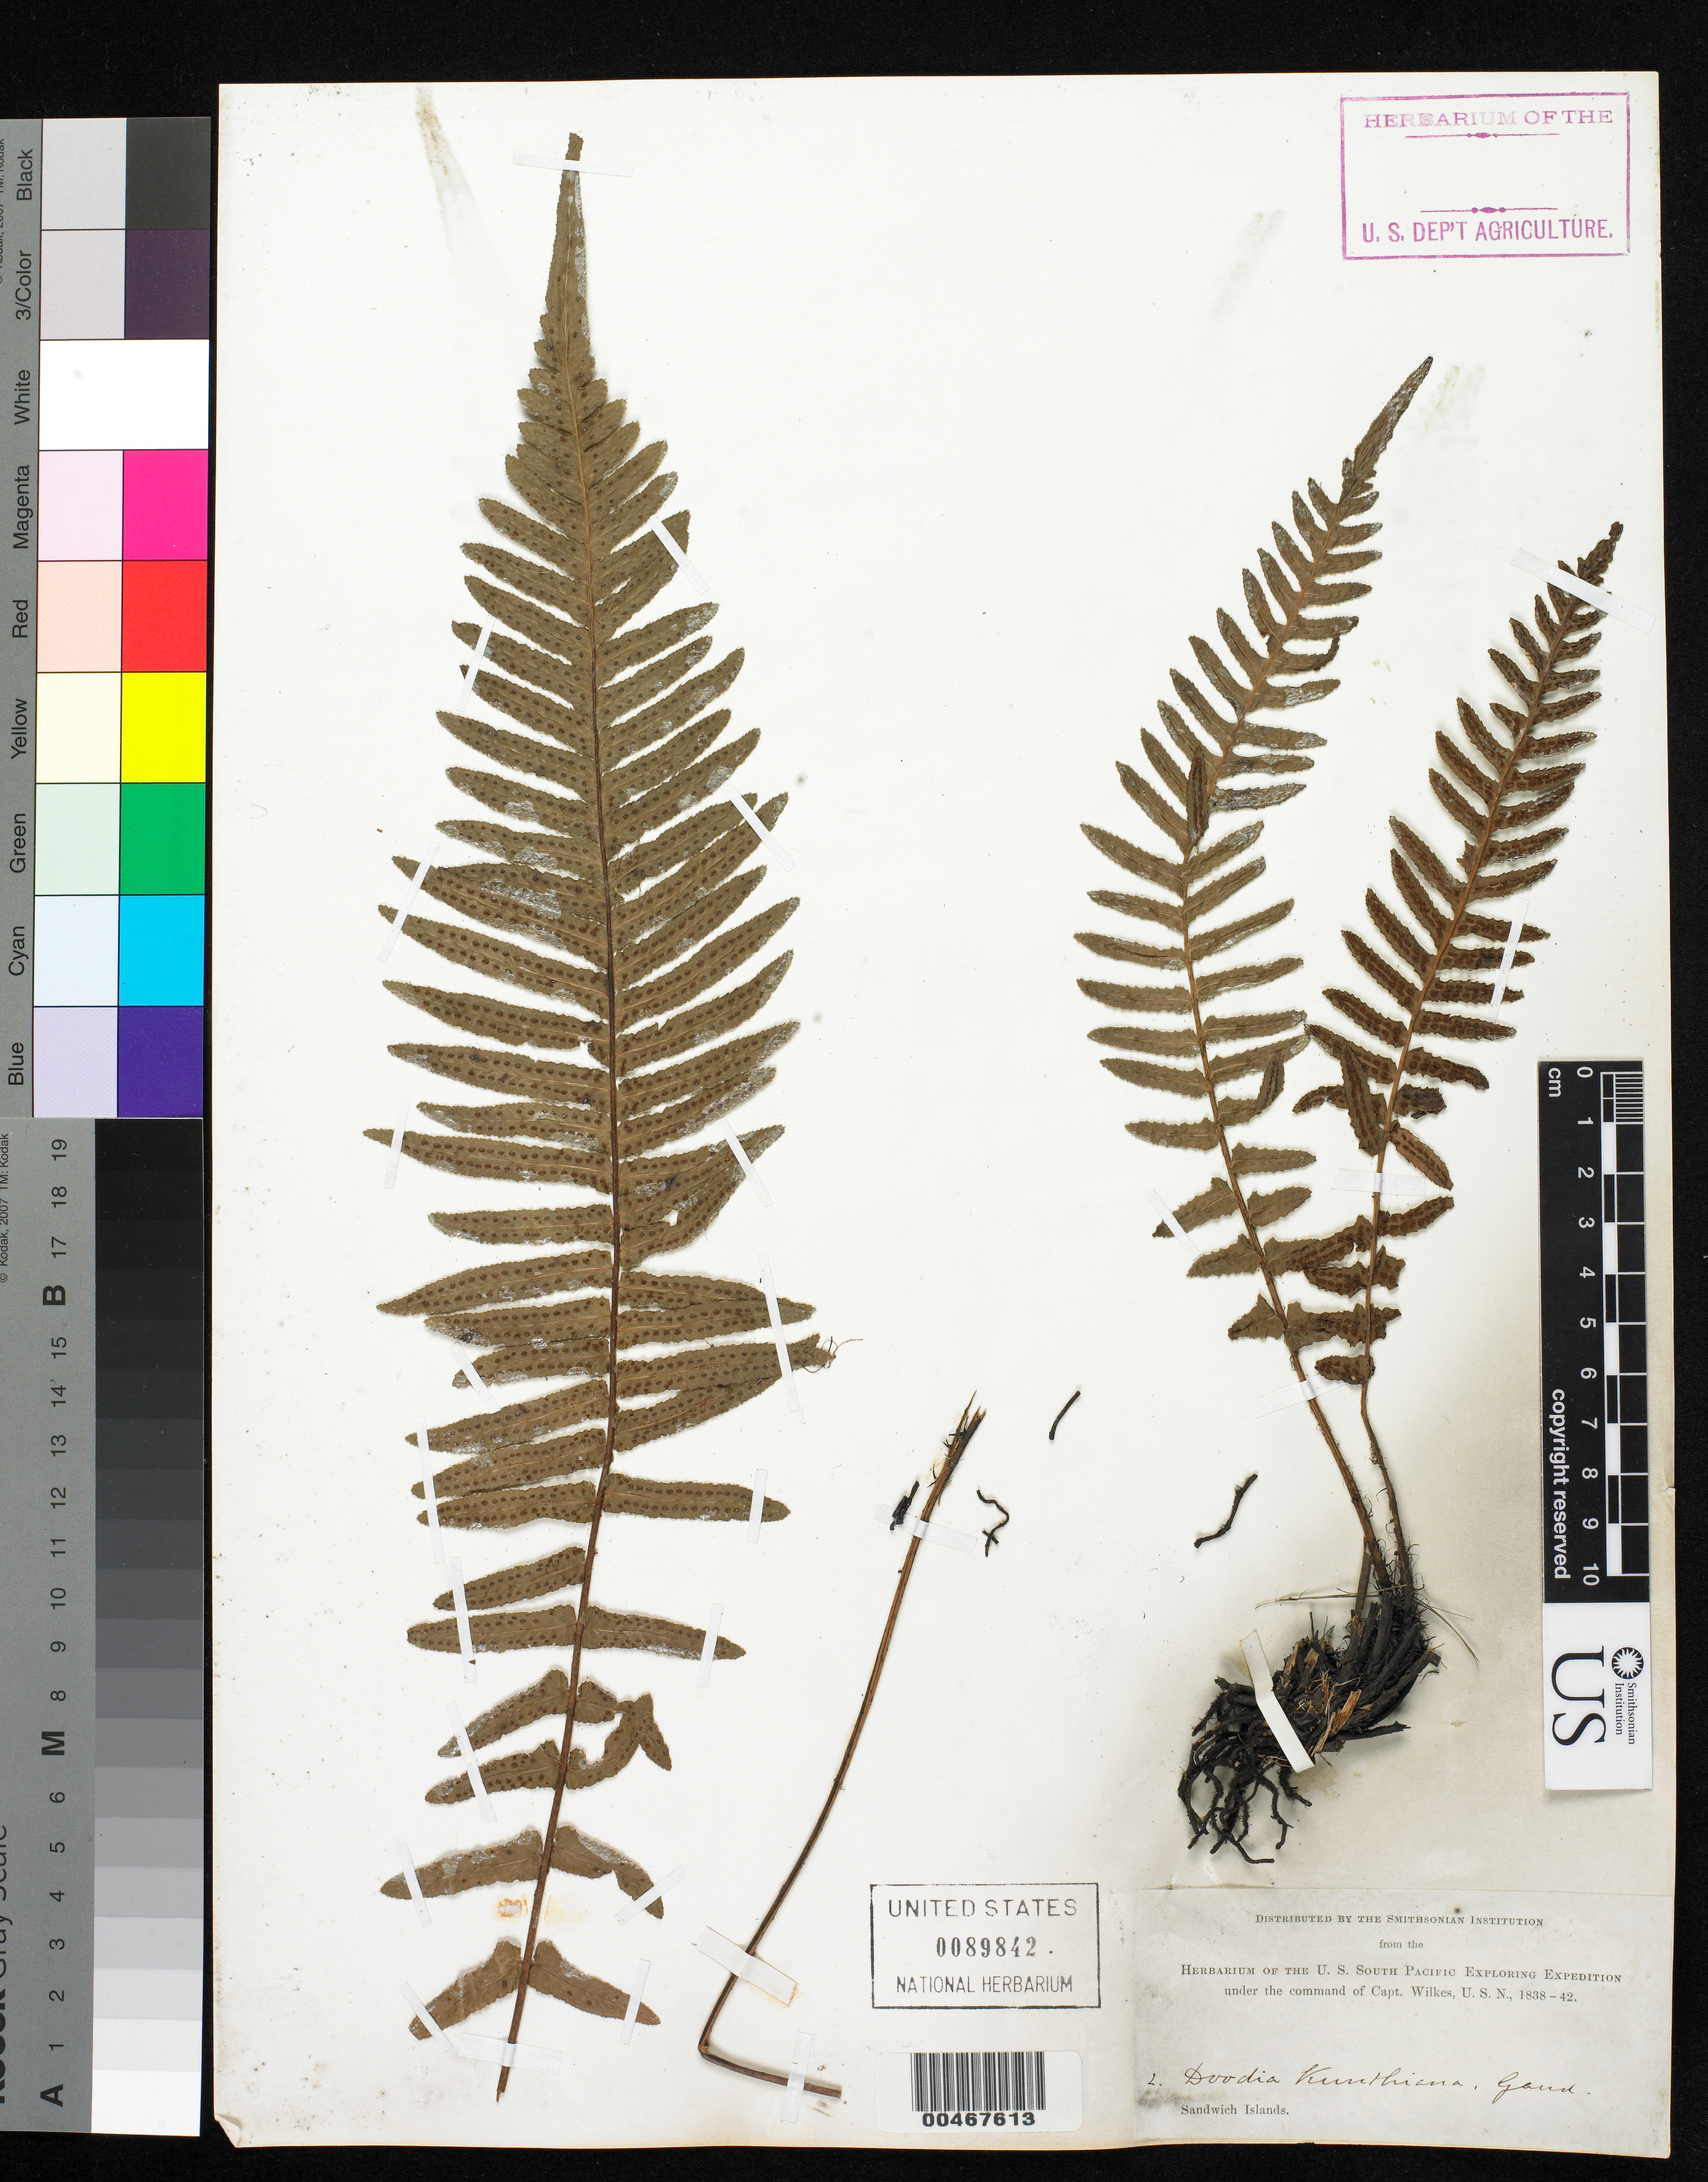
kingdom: Plantae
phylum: Tracheophyta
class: Polypodiopsida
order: Polypodiales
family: Blechnaceae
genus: Doodia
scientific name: Doodia kunthiana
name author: Gaudich.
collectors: Wilkes Explor. Exped.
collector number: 2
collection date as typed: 1838 to -- --- 1842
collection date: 1838/1842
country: United States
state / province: Hawaii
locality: Sandwich Islands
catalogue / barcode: US 89842